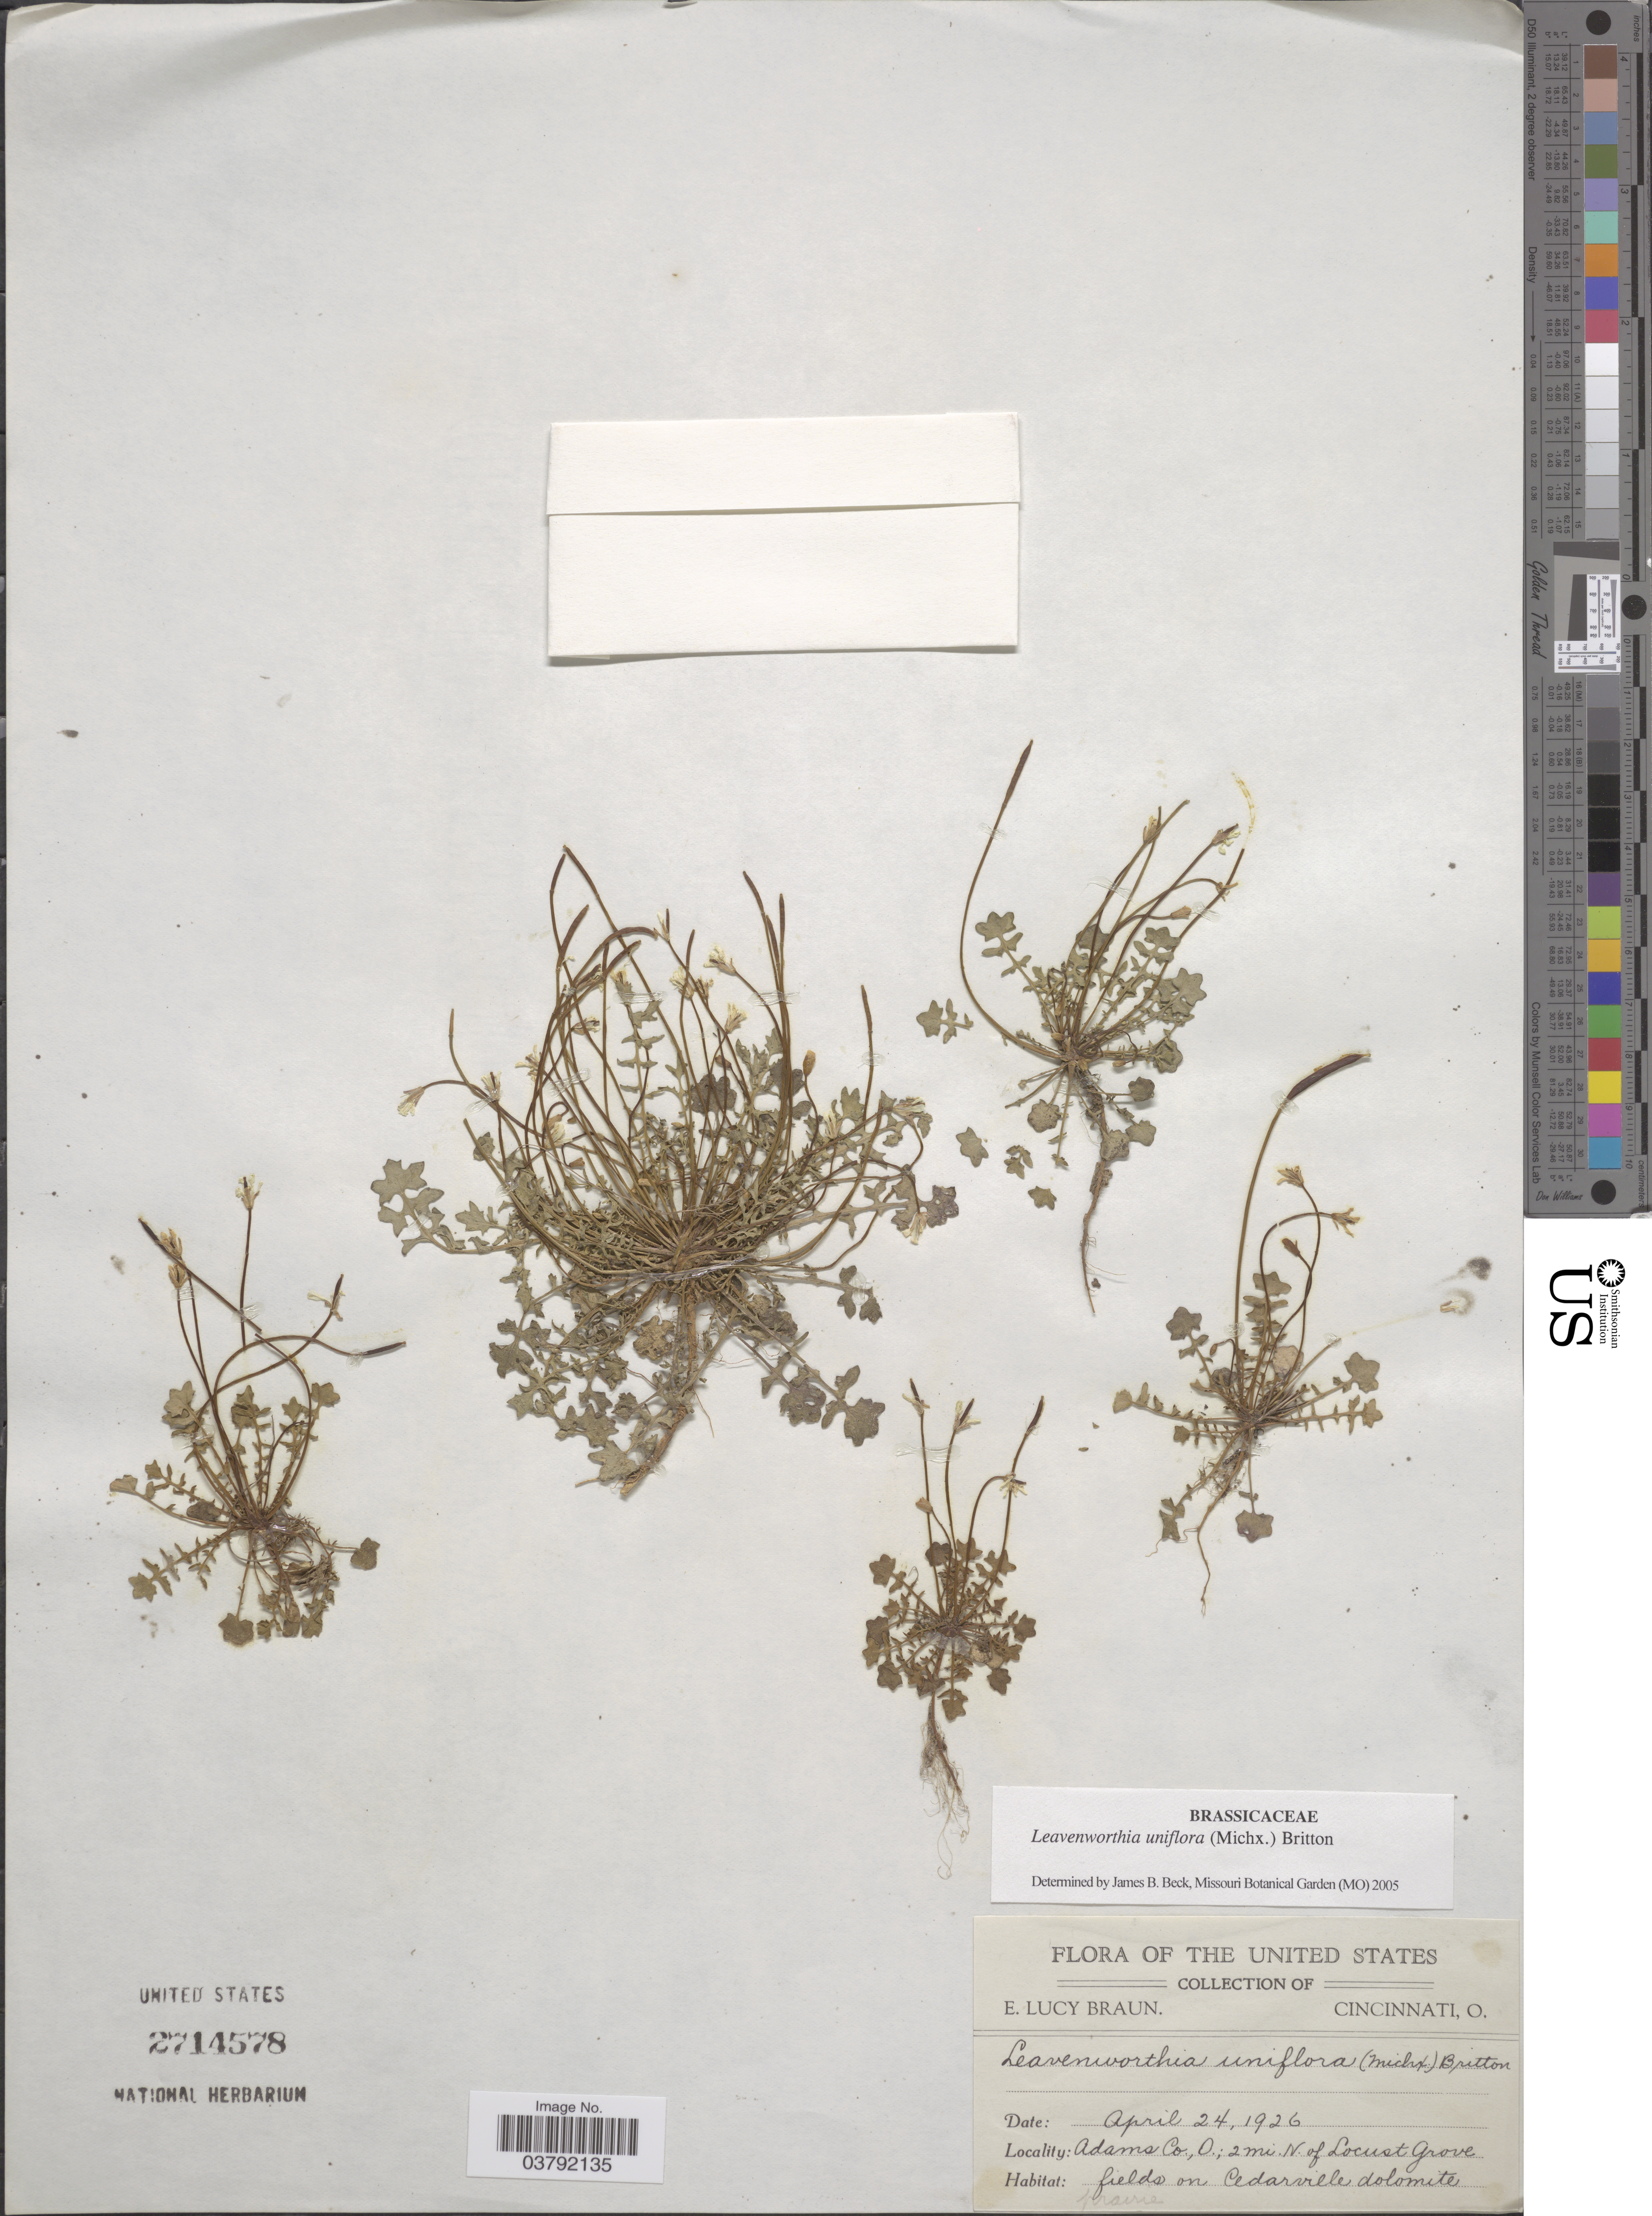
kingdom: Plantae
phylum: Tracheophyta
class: Magnoliopsida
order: Brassicales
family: Brassicaceae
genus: Leavenworthia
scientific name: Leavenworthia uniflora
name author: (Michx.) Britton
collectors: E. L. Braun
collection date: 1926-04-24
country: United States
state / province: Ohio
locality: Adams Co. 2 mi. N. of Locust Grove. Fields on Cedarville dolomite.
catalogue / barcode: US 2714578